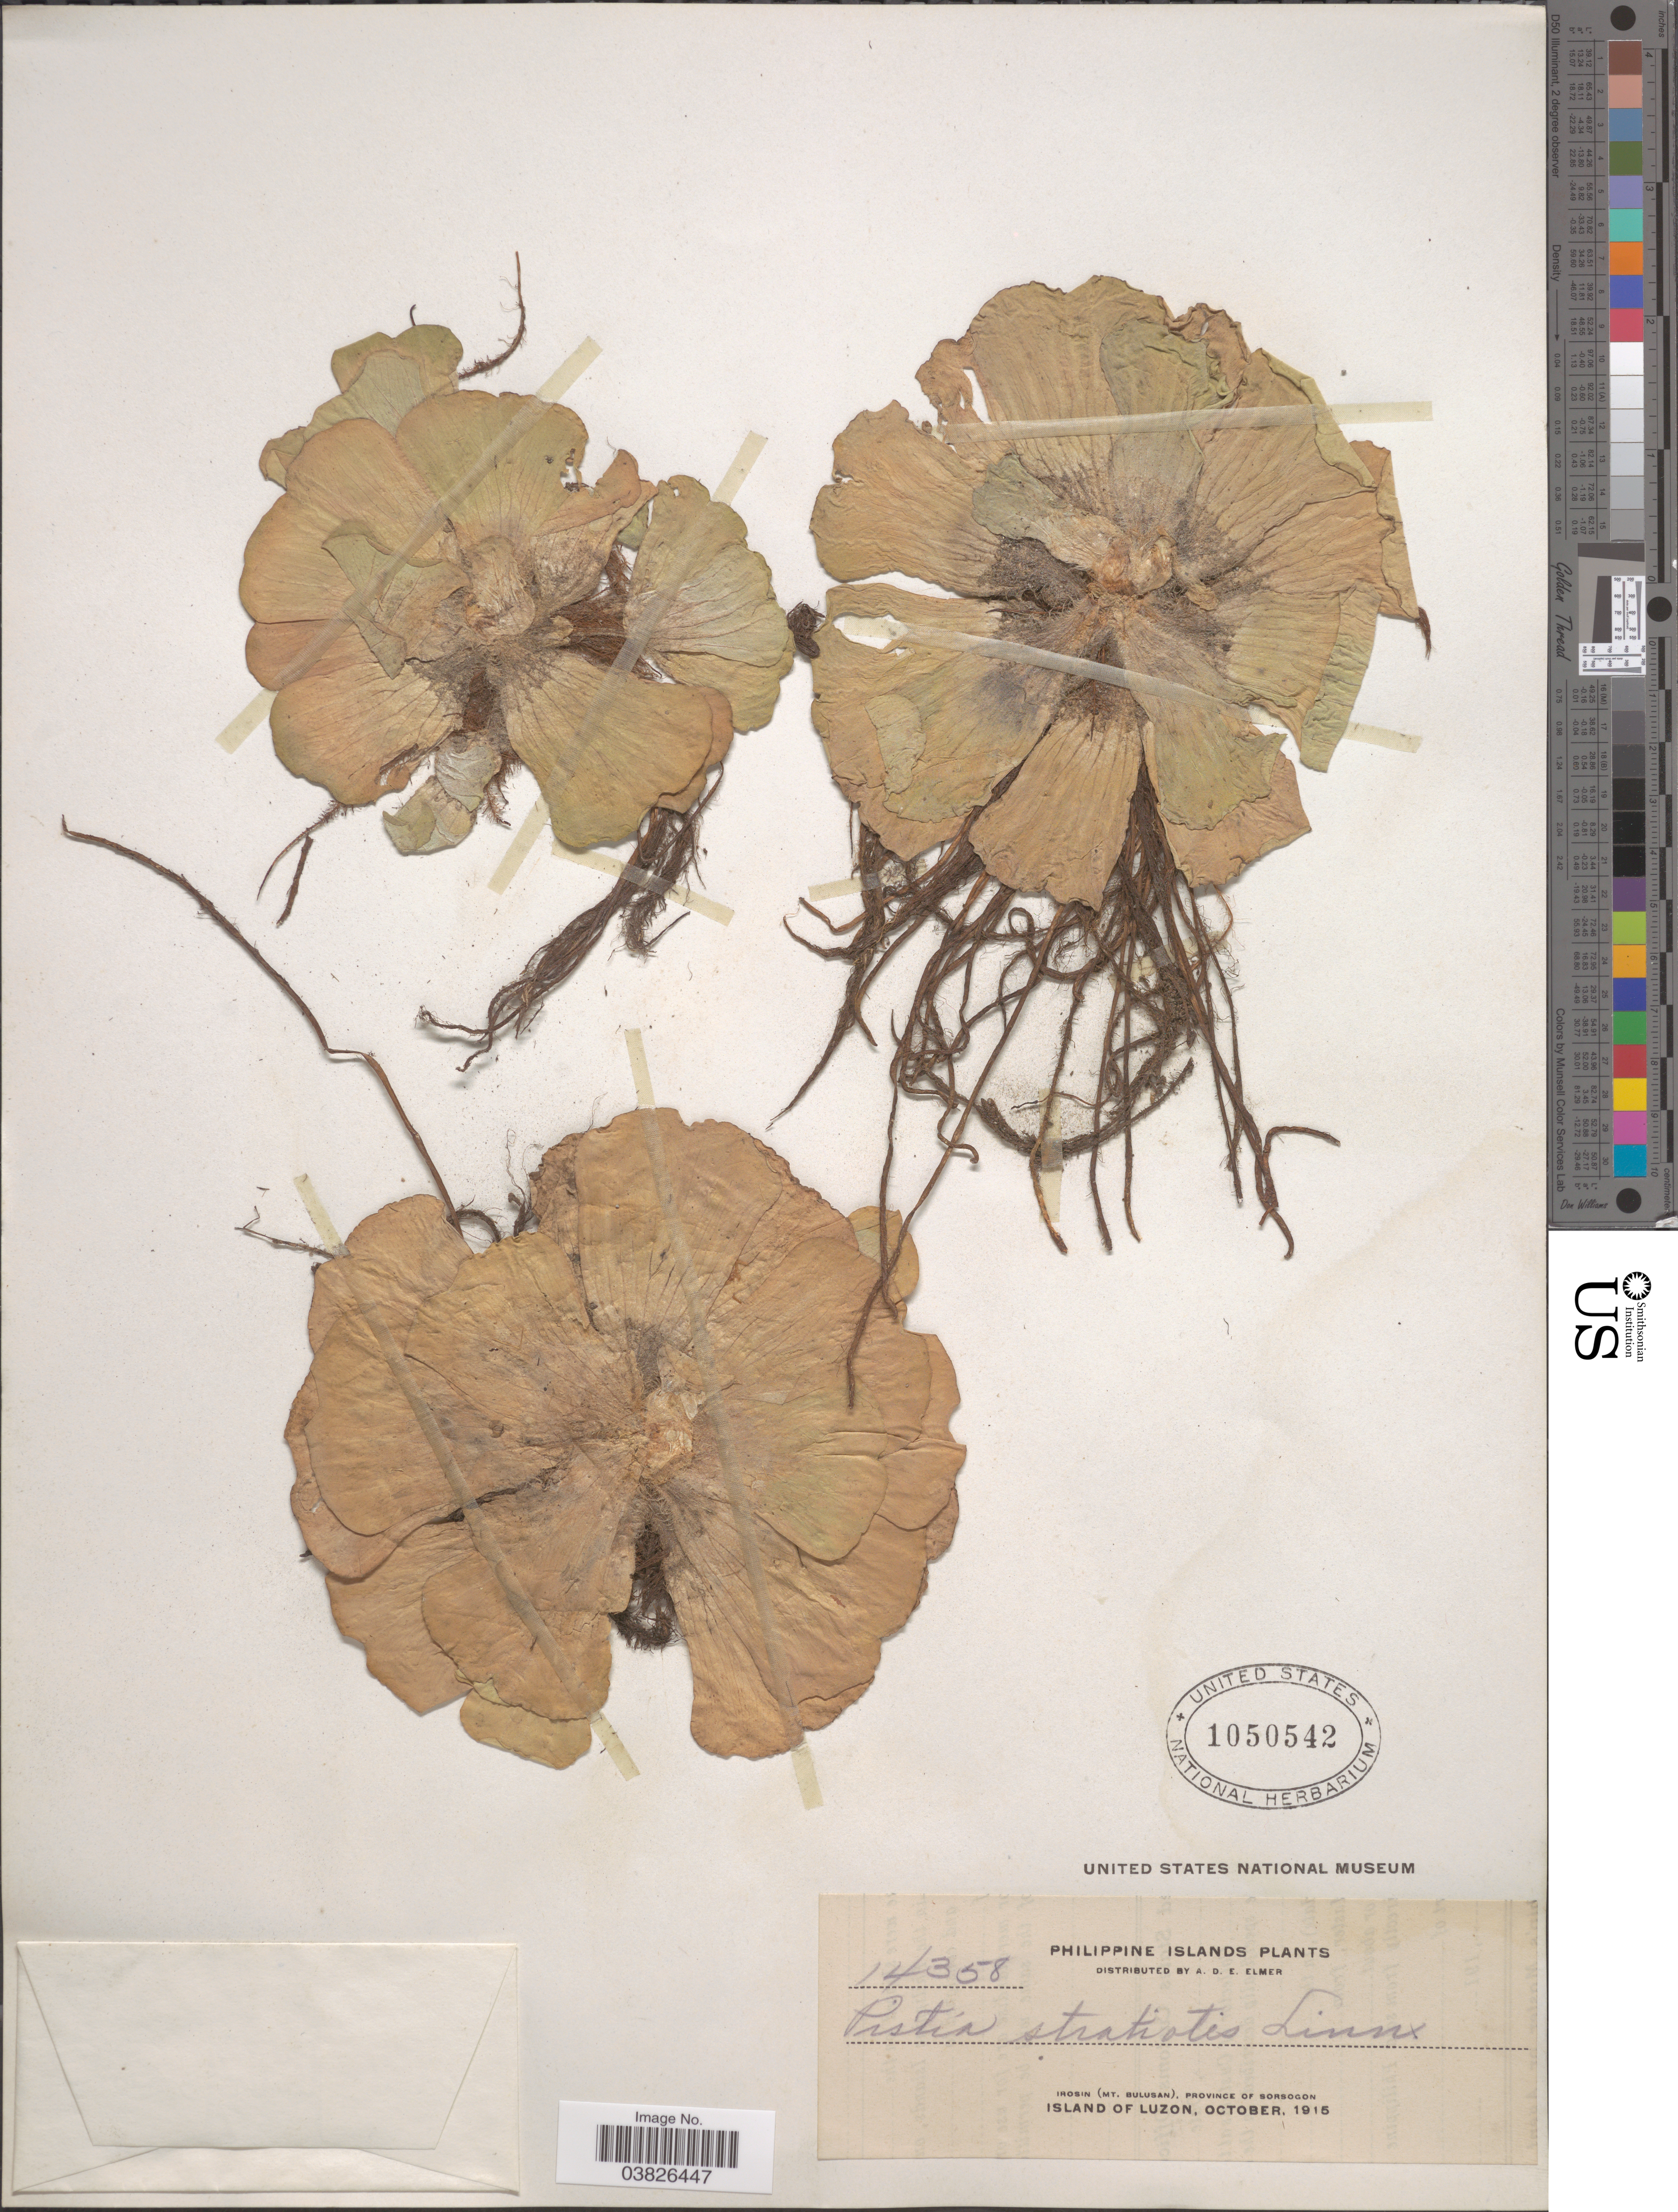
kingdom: Plantae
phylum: Tracheophyta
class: Liliopsida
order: Alismatales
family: Araceae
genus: Pistia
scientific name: Pistia stratiotes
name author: L.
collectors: A. D. E. Elmer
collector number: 14358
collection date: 1915-10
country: Philippines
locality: Irosin (Mt. Bulusan), Province of Sorsogon. Island of Luzon.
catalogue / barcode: US 1050542